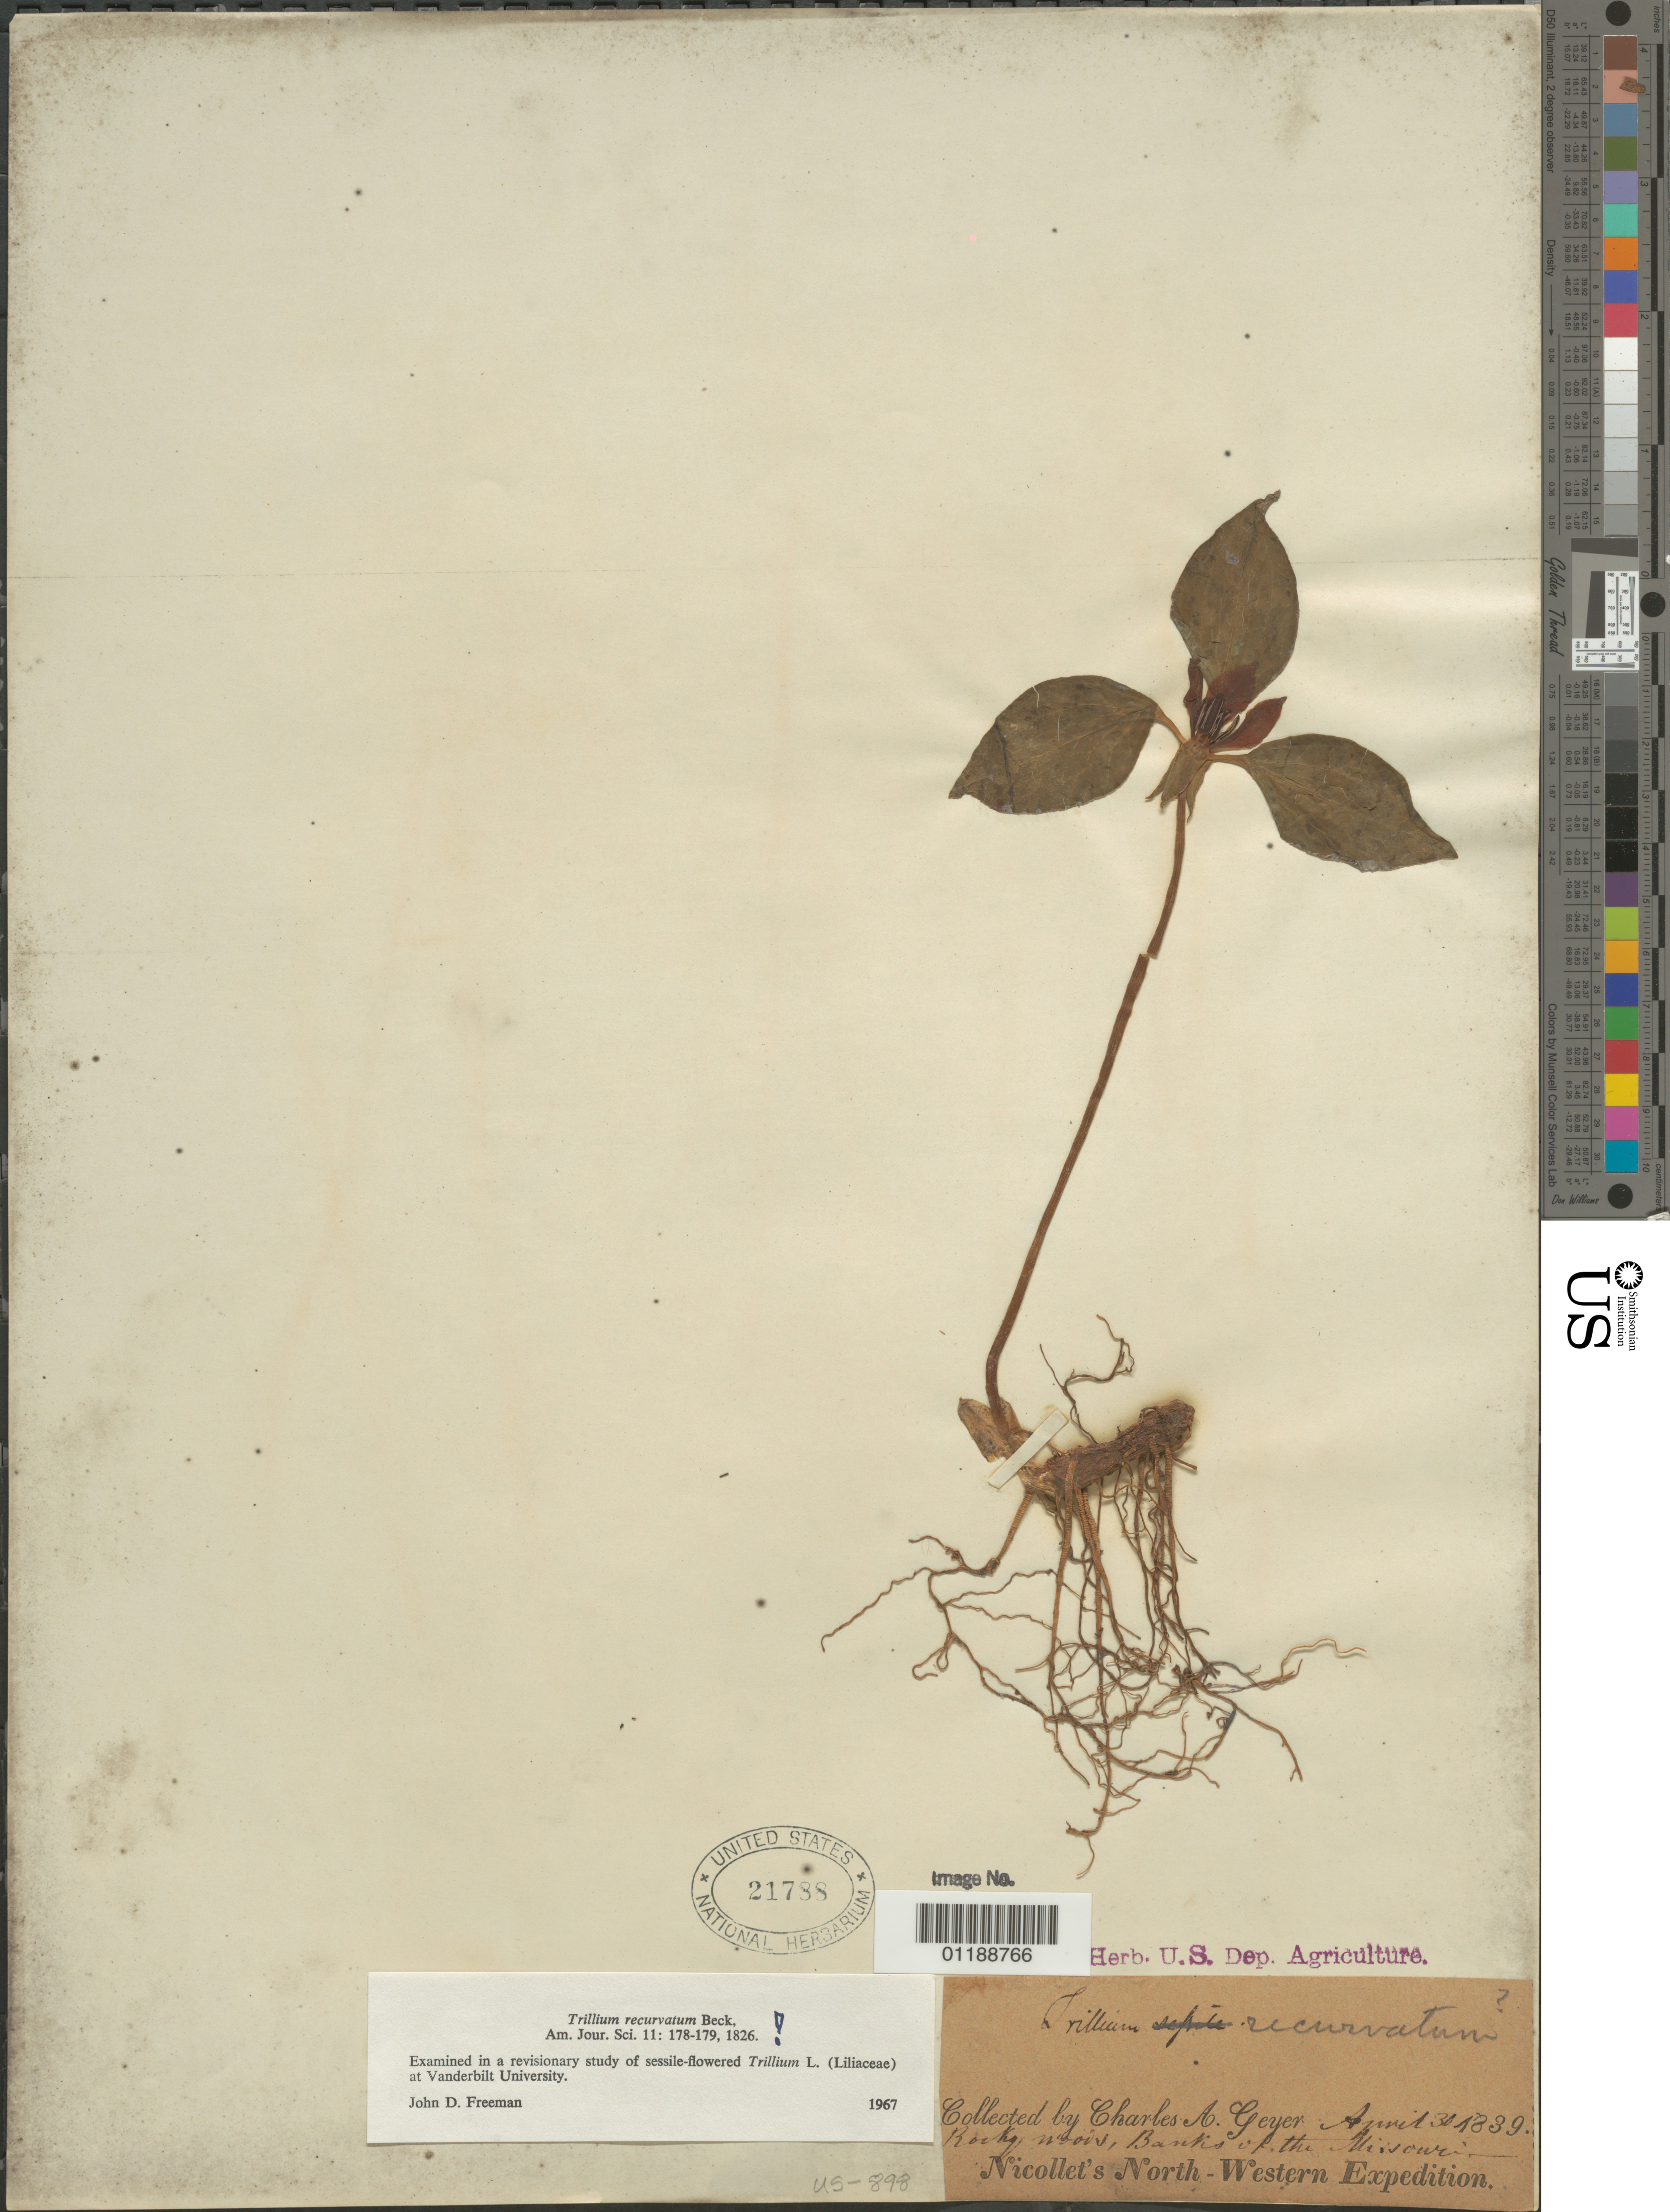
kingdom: Plantae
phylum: Tracheophyta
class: Liliopsida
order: Liliales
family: Melanthiaceae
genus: Trillium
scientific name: Trillium recurvatum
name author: L.C. Beck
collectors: C. A. Geyer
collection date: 1839-04-30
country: United States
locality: Banks of the Missouri River.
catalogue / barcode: US 21788